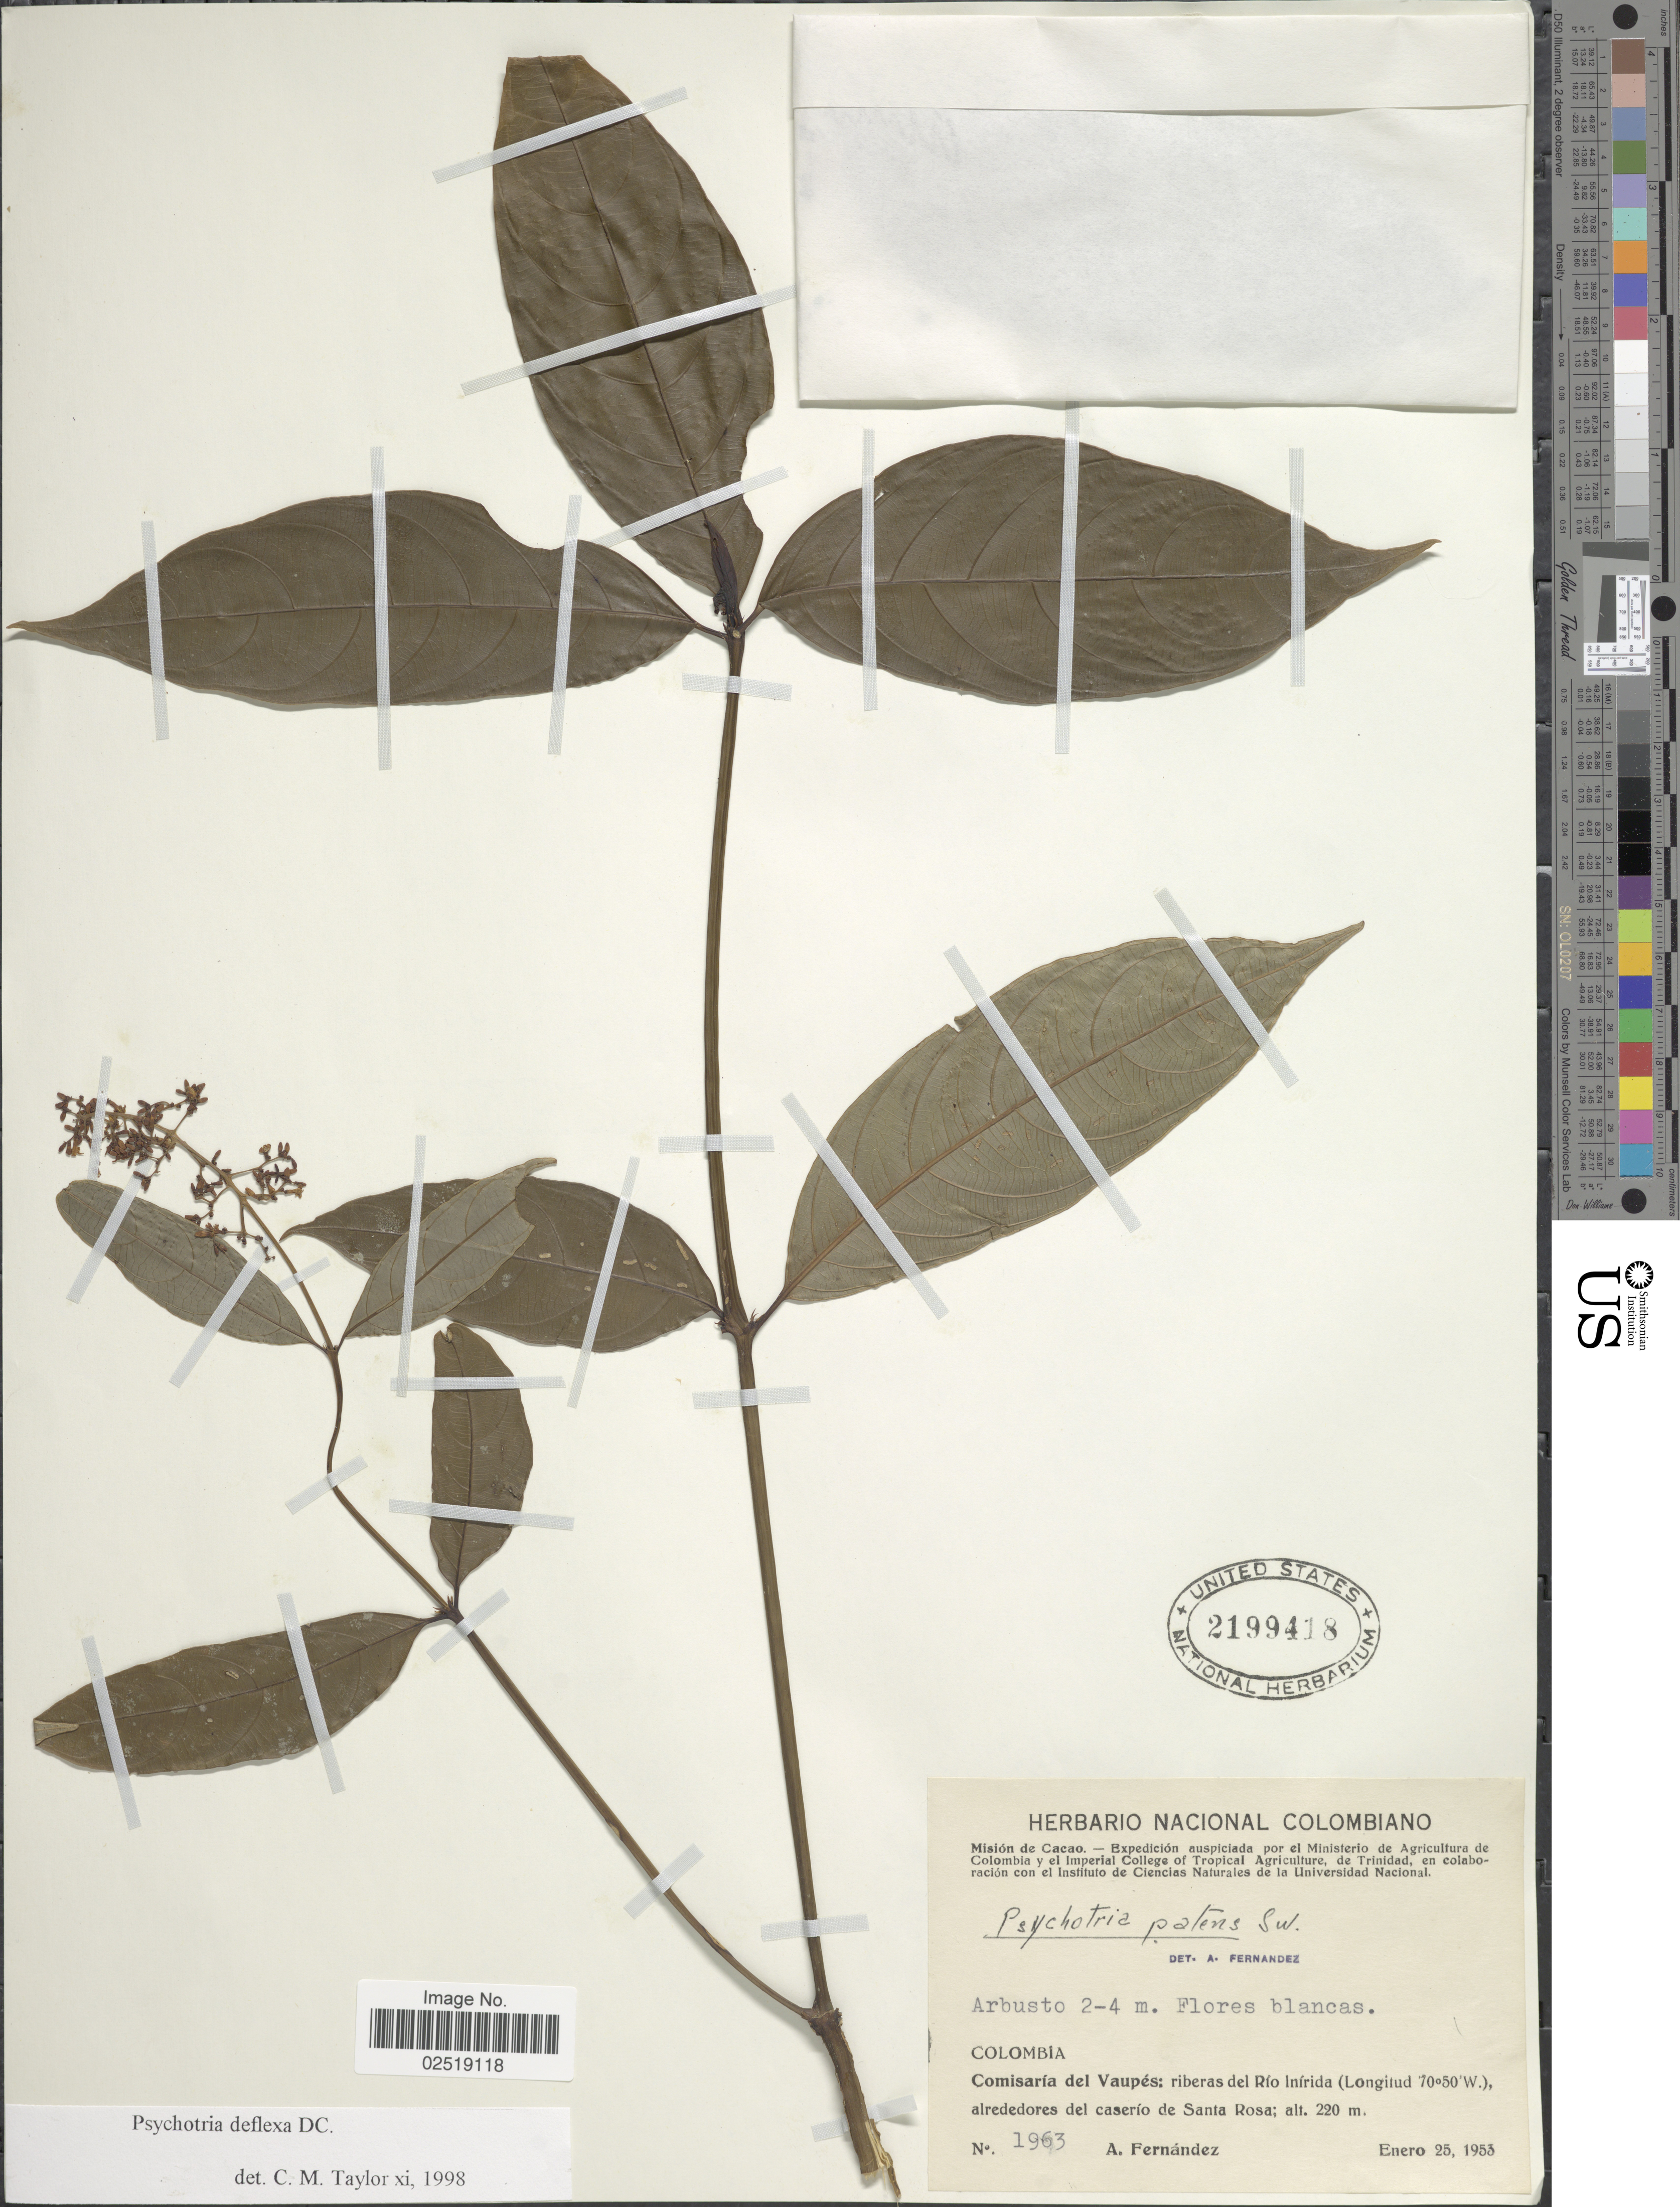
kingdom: Plantae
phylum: Tracheophyta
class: Magnoliopsida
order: Gentianales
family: Rubiaceae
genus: Psychotria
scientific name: Psychotria deflexa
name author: DC.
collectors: A. Fernández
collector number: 1963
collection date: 1953-01-25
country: Colombia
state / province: Vaupés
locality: Comisaria del Vaupes: riberas del Rio Inirida, alrededores del caserio de Santa Rosa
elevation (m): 220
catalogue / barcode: US 2199418